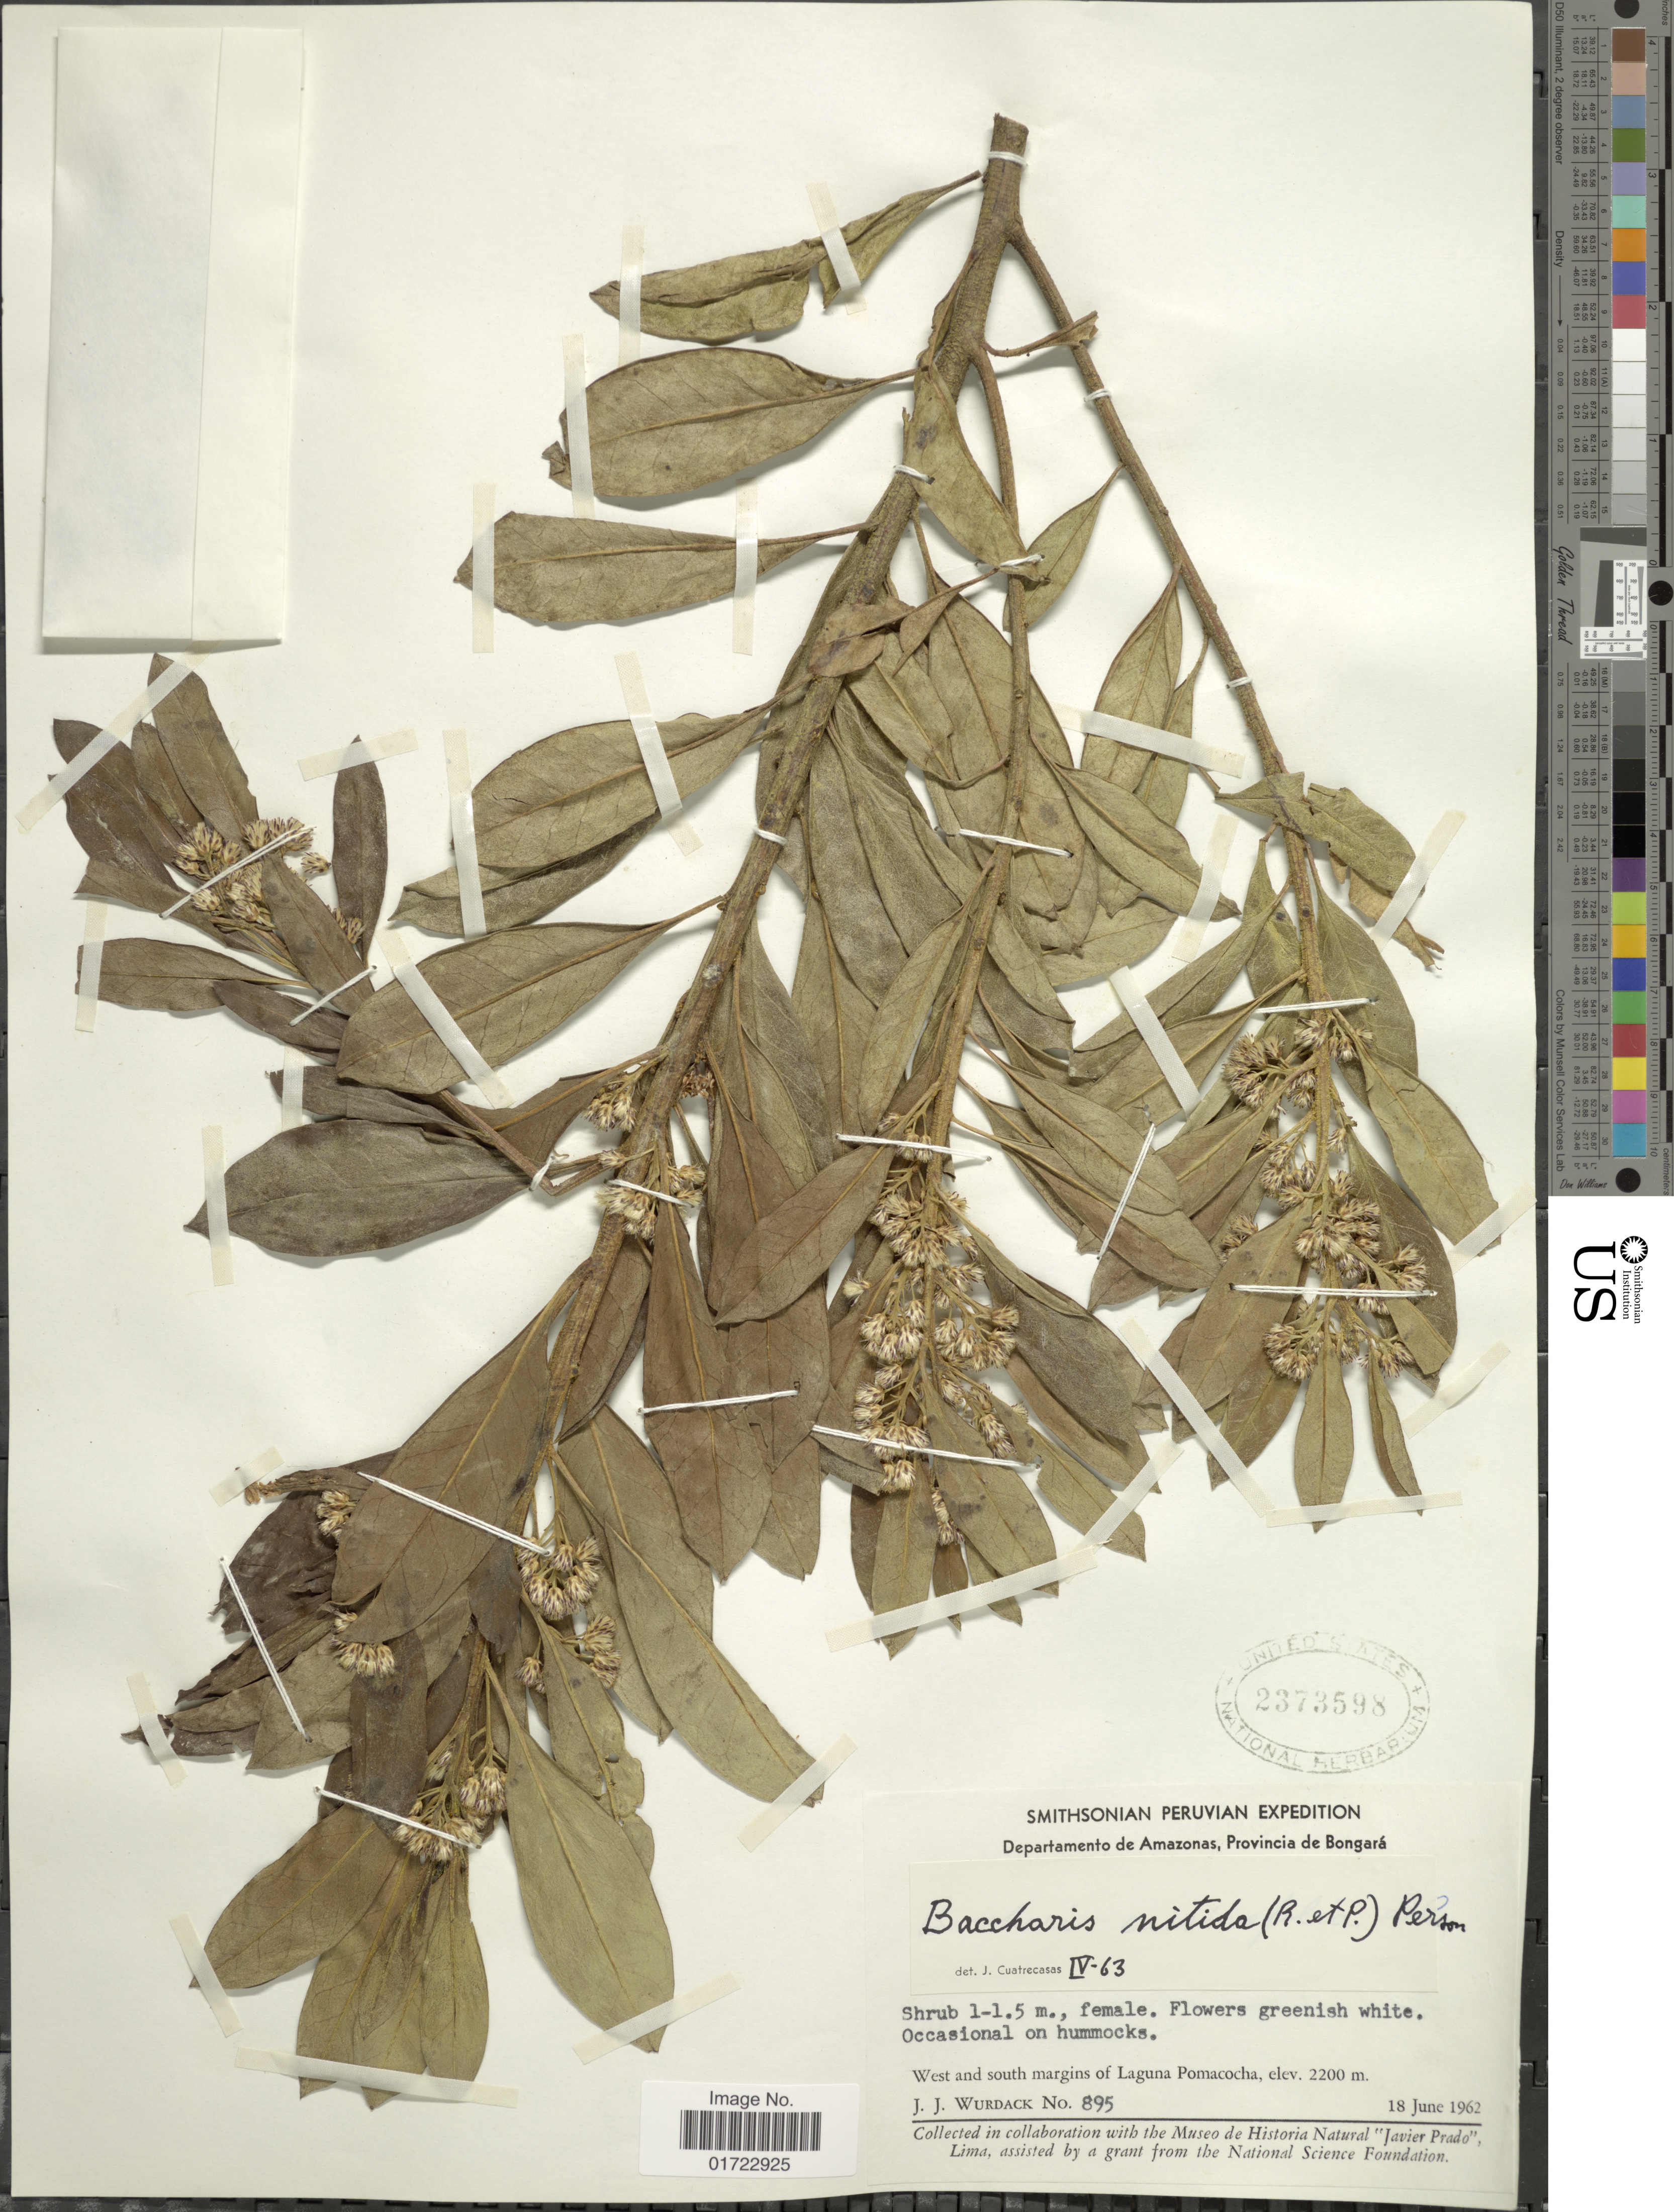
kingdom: Plantae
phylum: Tracheophyta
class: Magnoliopsida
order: Asterales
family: Asteraceae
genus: Baccharis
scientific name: Baccharis nitida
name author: (Ruiz & Pav.) Pers.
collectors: J. J. Wurdack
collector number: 895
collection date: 1962-06-18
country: Peru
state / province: Amazonas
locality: Provincia de Bongará. West and south margins of Laguna Pomacocha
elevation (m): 2200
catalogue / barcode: US 2373598